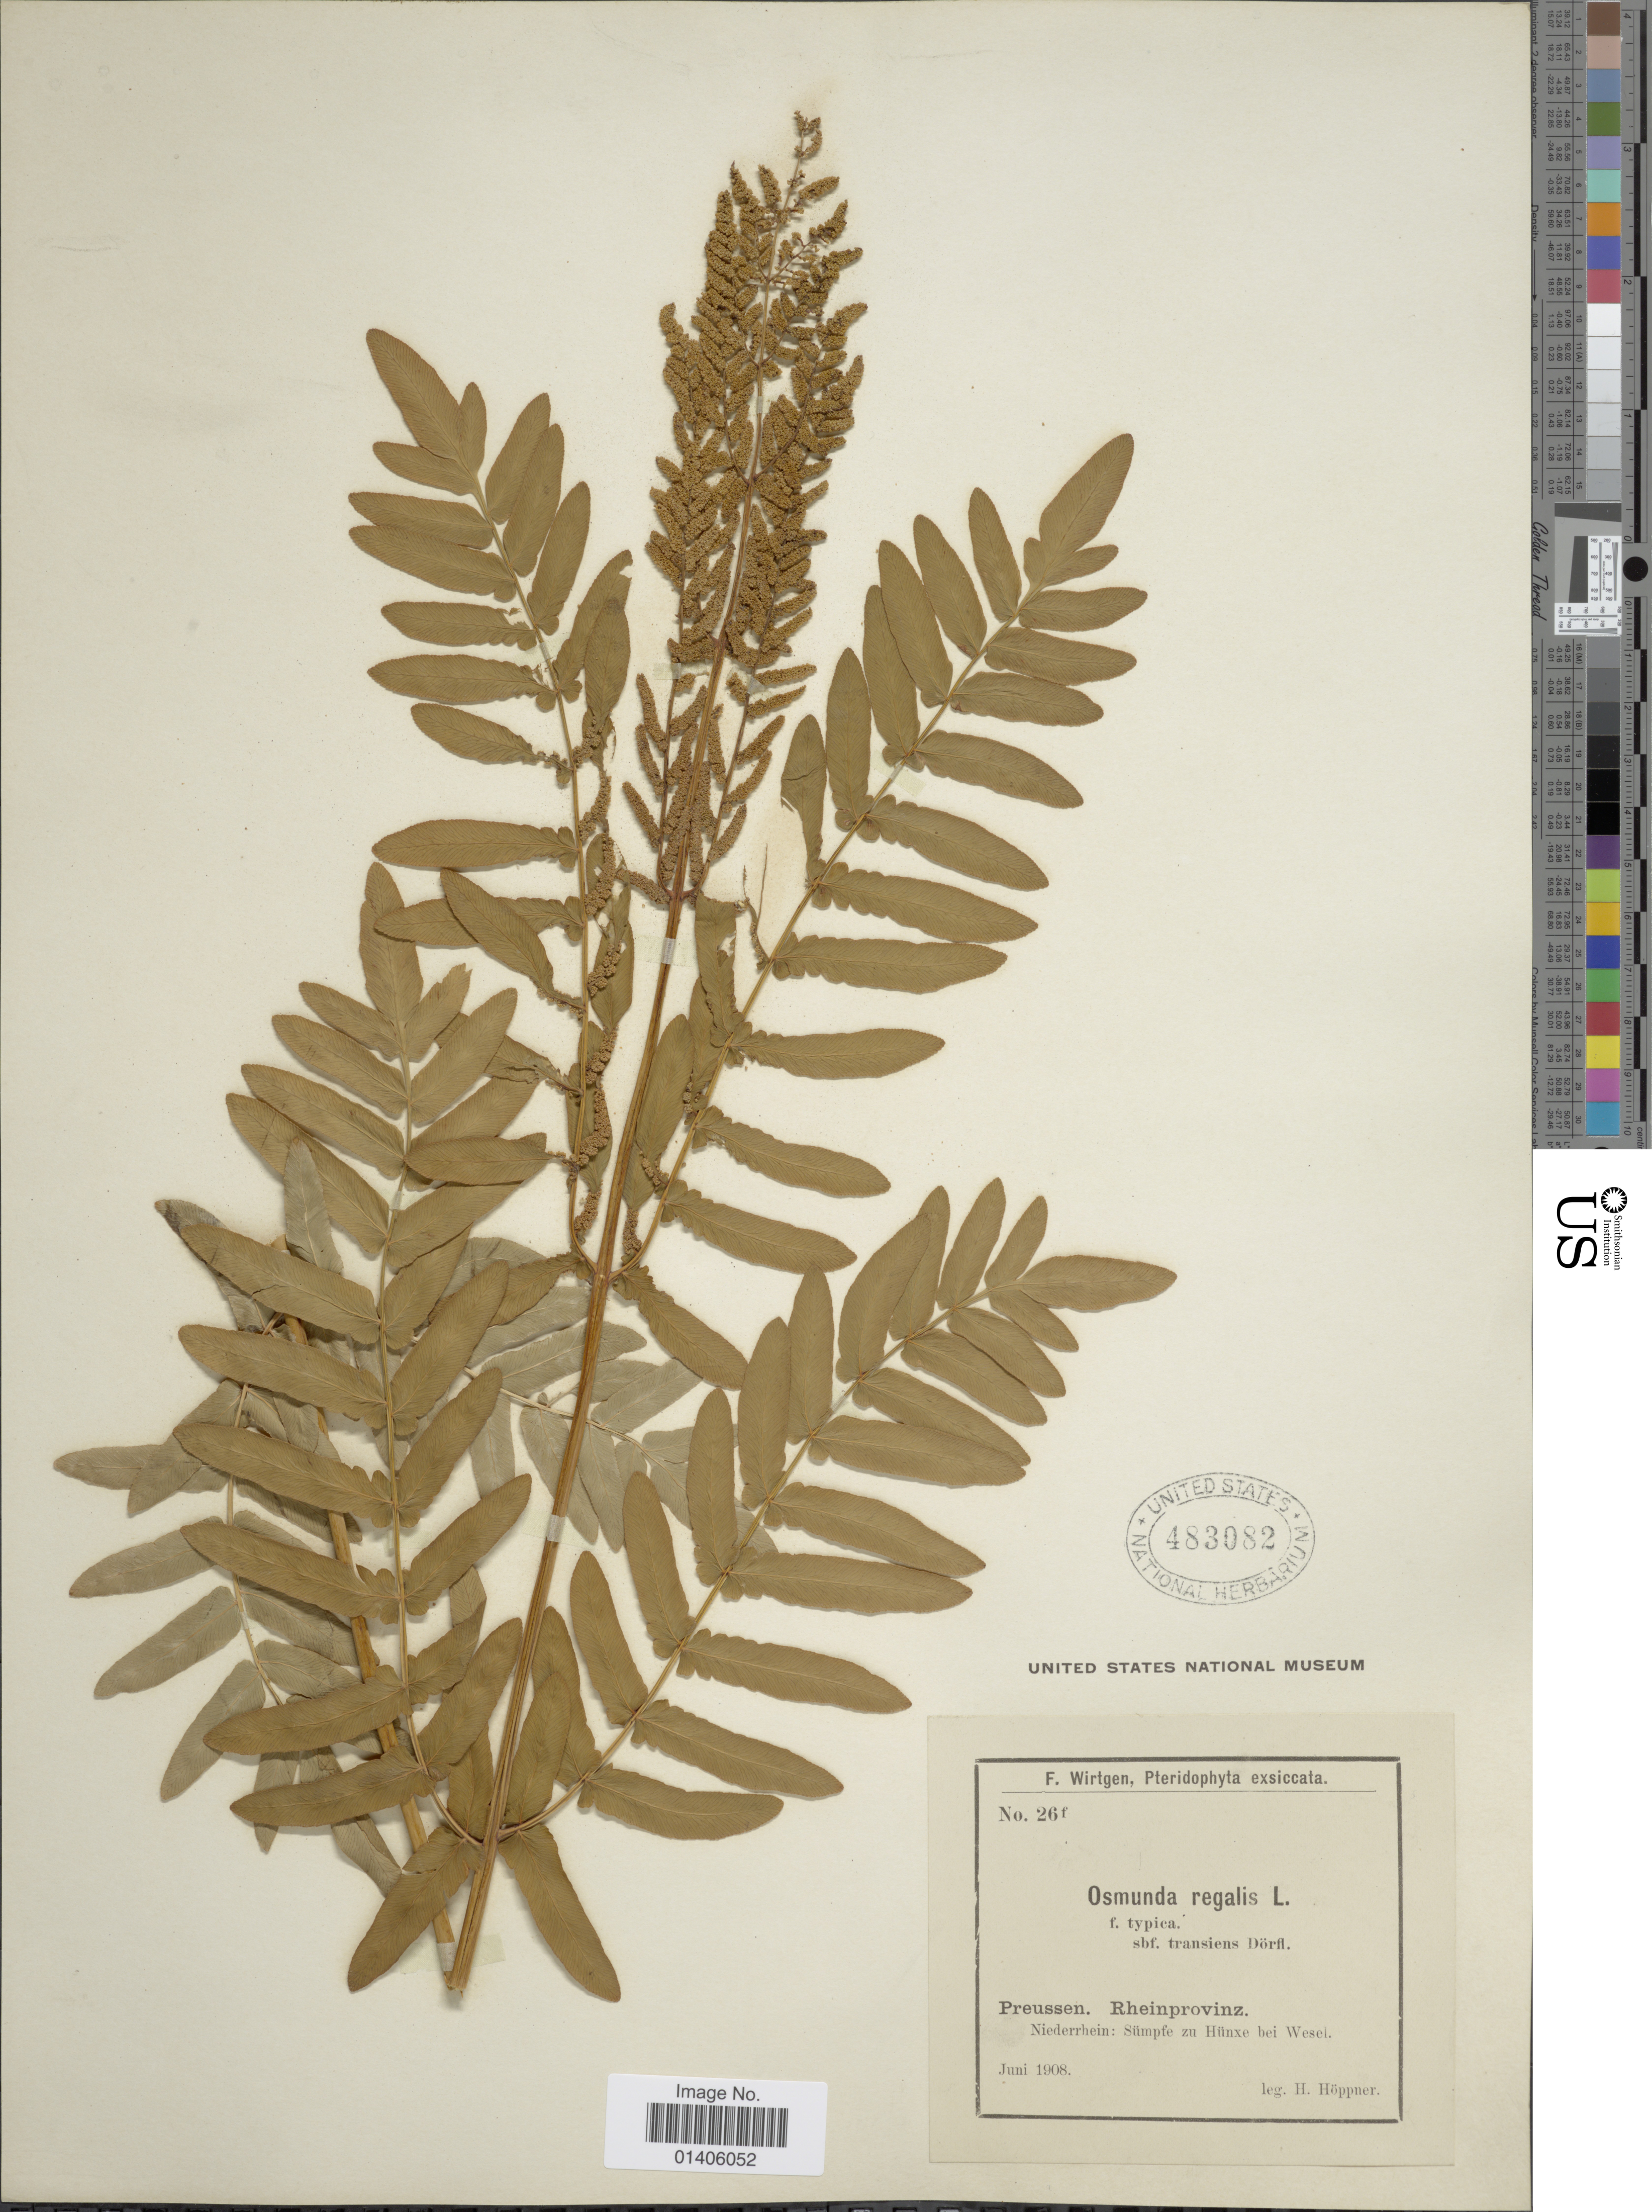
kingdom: Plantae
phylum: Tracheophyta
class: Polypodiopsida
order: Osmundales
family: Osmundaceae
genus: Osmunda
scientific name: Osmunda regalis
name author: L.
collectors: H. Höppner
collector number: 26f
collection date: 1908-06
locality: Preussen, Rheinprovinz, Niederrhein: Sümpfe zu Hünxe bei Wesei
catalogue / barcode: US 483082